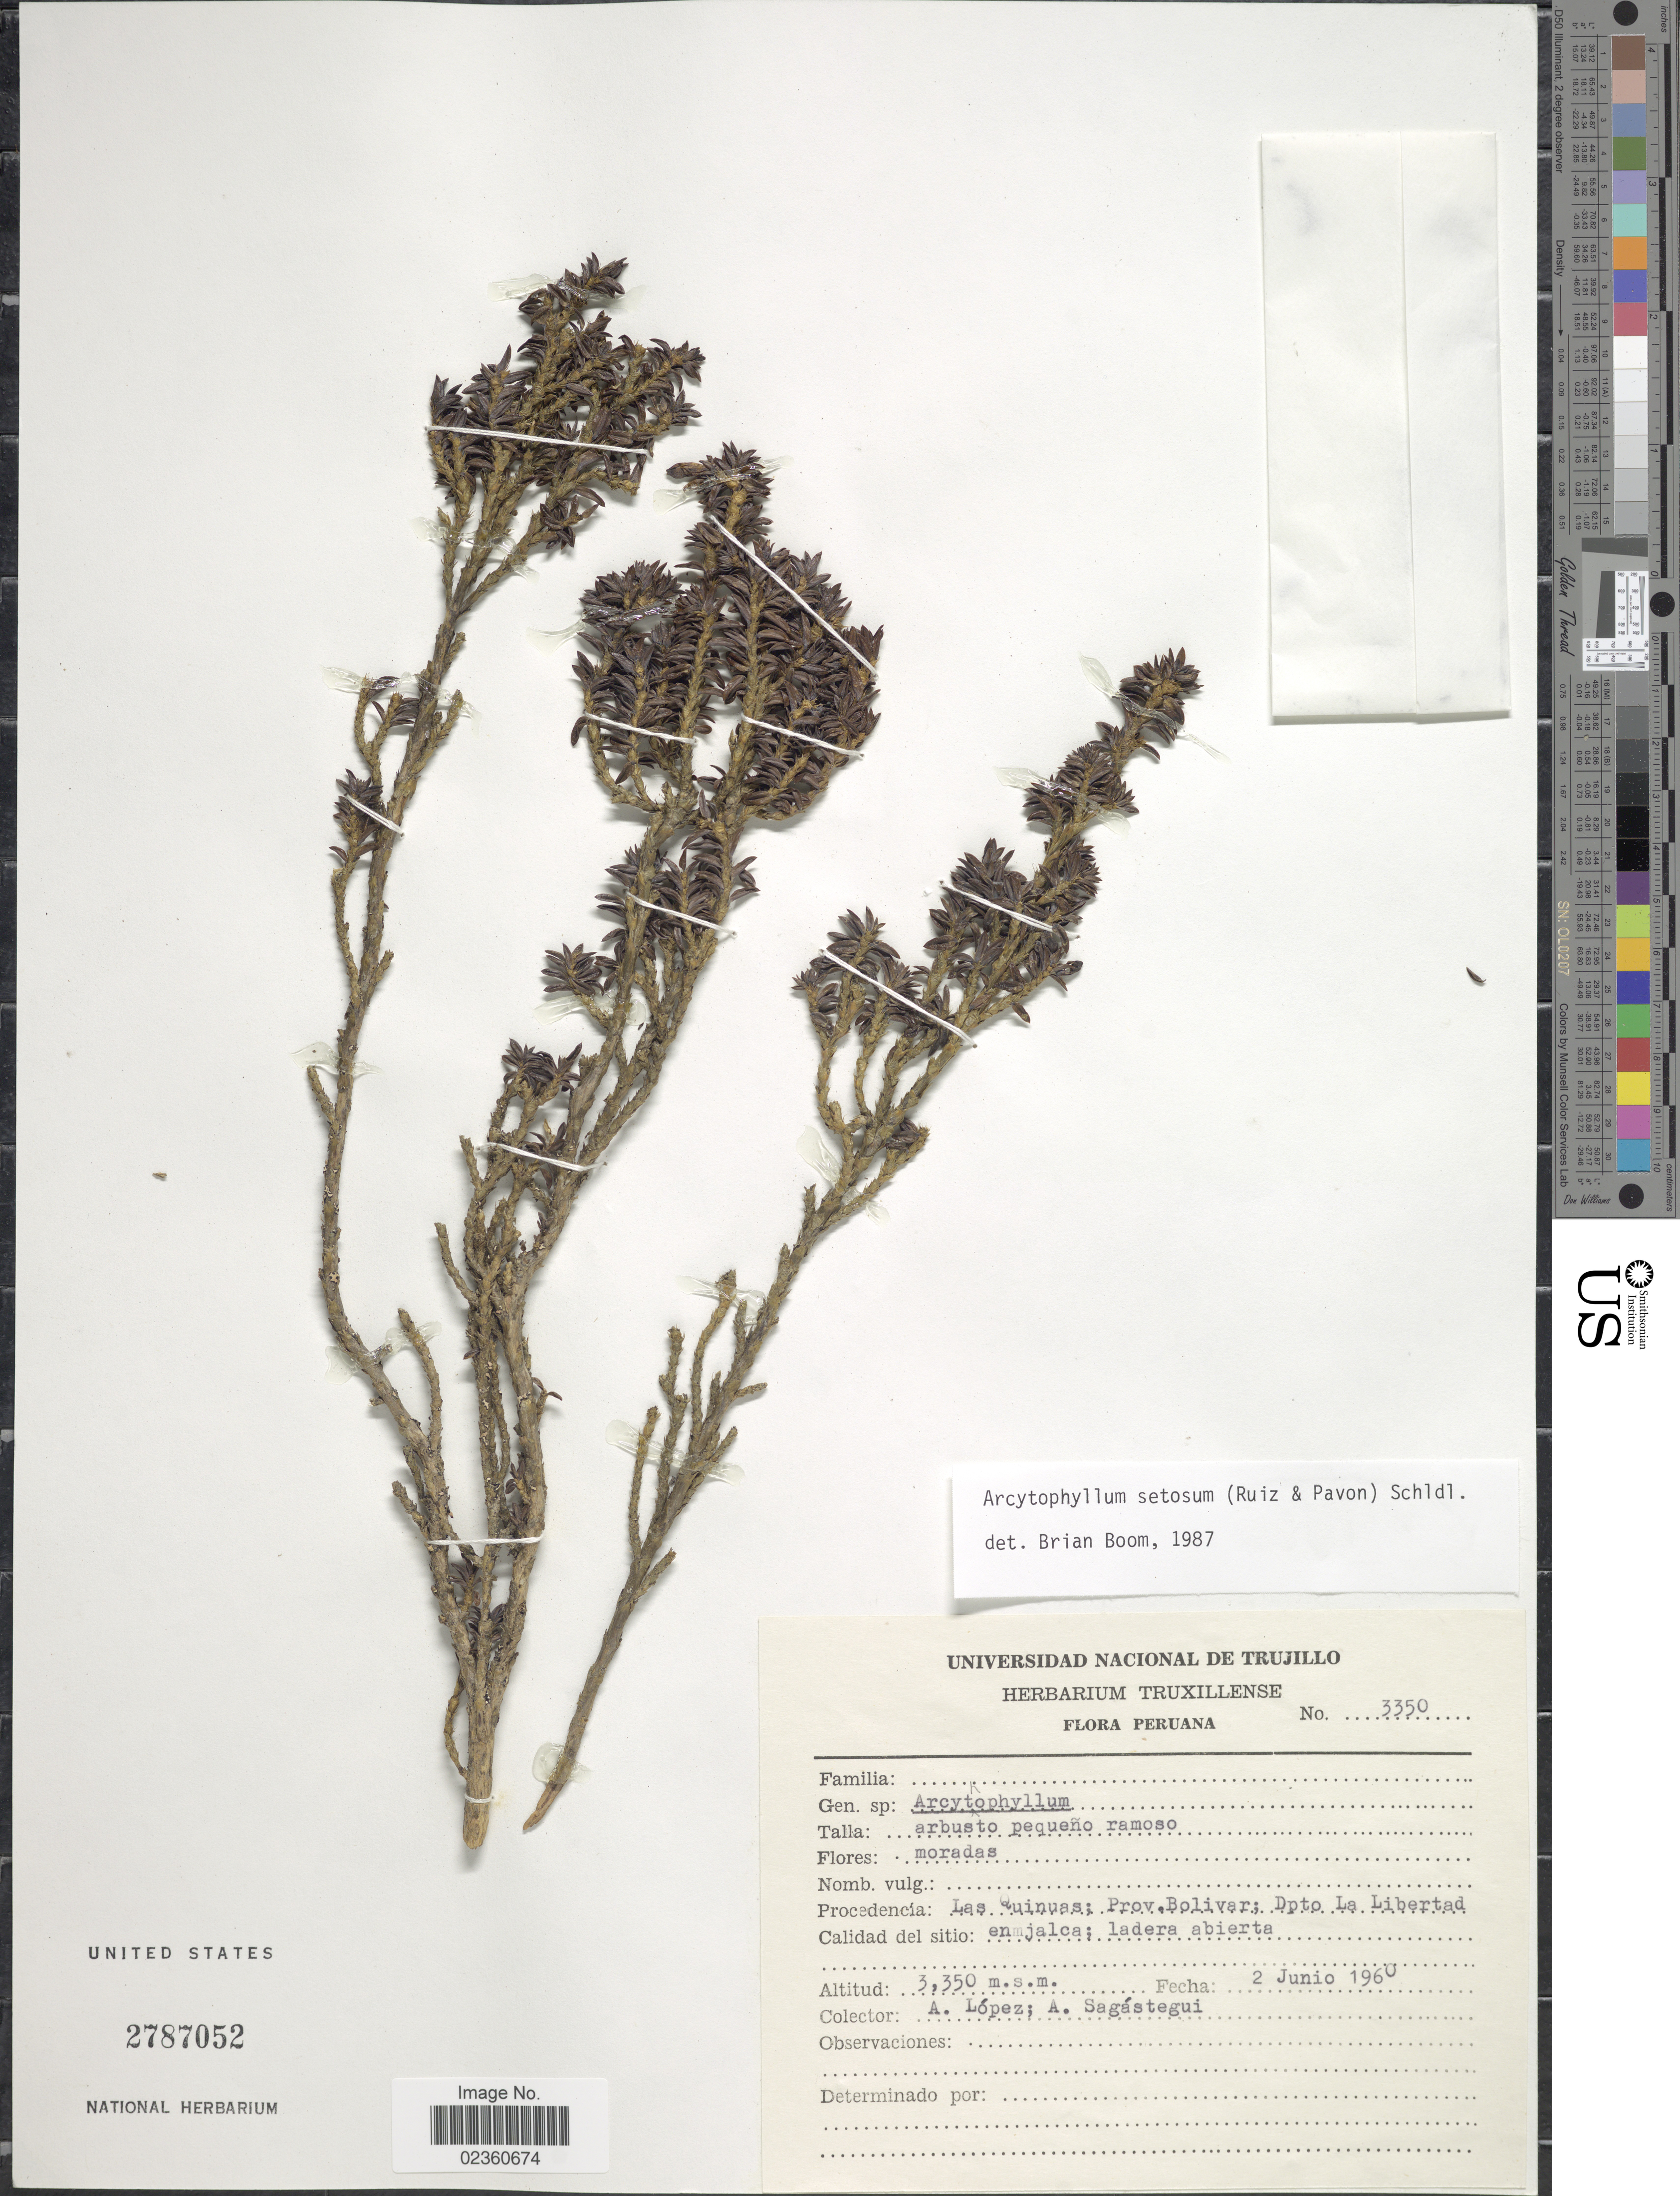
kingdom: Plantae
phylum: Tracheophyta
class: Magnoliopsida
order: Gentianales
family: Rubiaceae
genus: Arcytophyllum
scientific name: Arcytophyllum setosum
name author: (Ruiz & Pav.) Schltdl.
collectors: A. López & A. Sagastegui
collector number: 3350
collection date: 1960-06-02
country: Peru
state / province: La Libertad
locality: Las Quinuas: Prov. Bolivar; Dpto La Libertad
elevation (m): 3350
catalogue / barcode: US 2787052